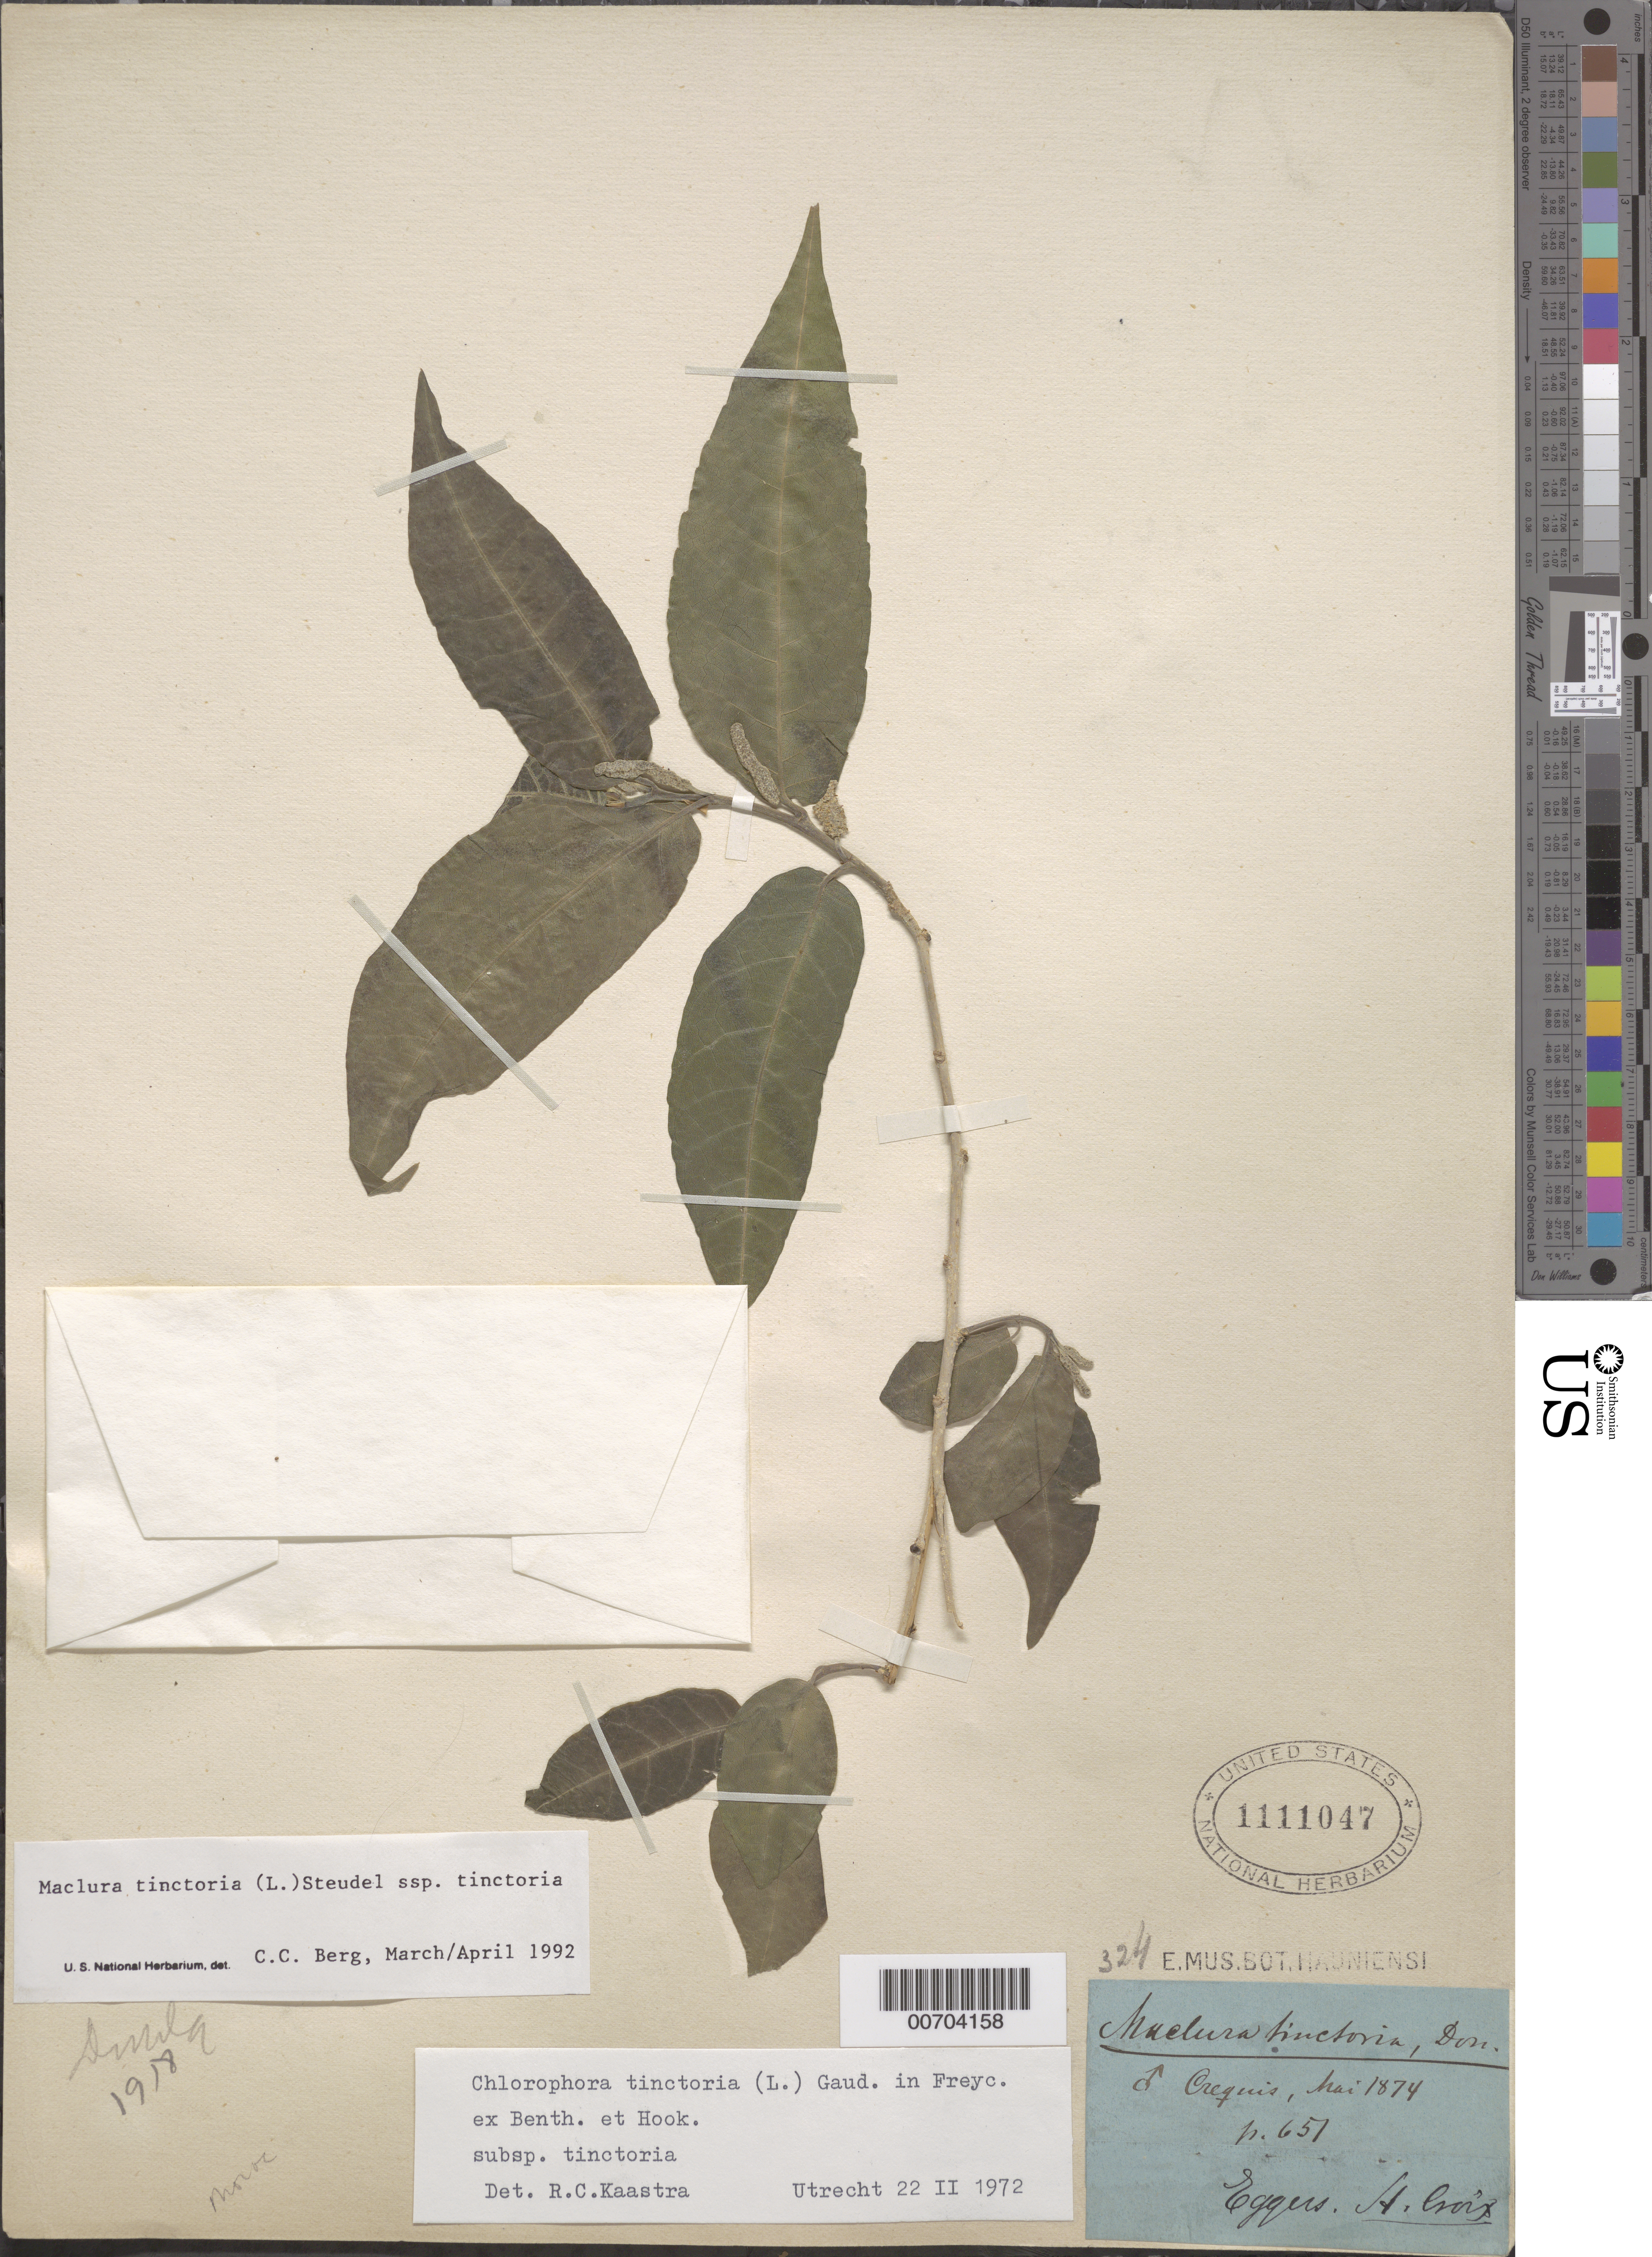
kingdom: Plantae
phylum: Tracheophyta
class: Magnoliopsida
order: Rosales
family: Moraceae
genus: Maclura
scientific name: Maclura tinctoria subsp. tinctoria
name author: (L.) D. Don ex Steud.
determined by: Berg, C. C.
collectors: H. F. A. von Eggers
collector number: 651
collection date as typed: May 1874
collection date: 1874-05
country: U.S. Virgin Islands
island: St. Croix Island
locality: Crequis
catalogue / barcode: US 1111047